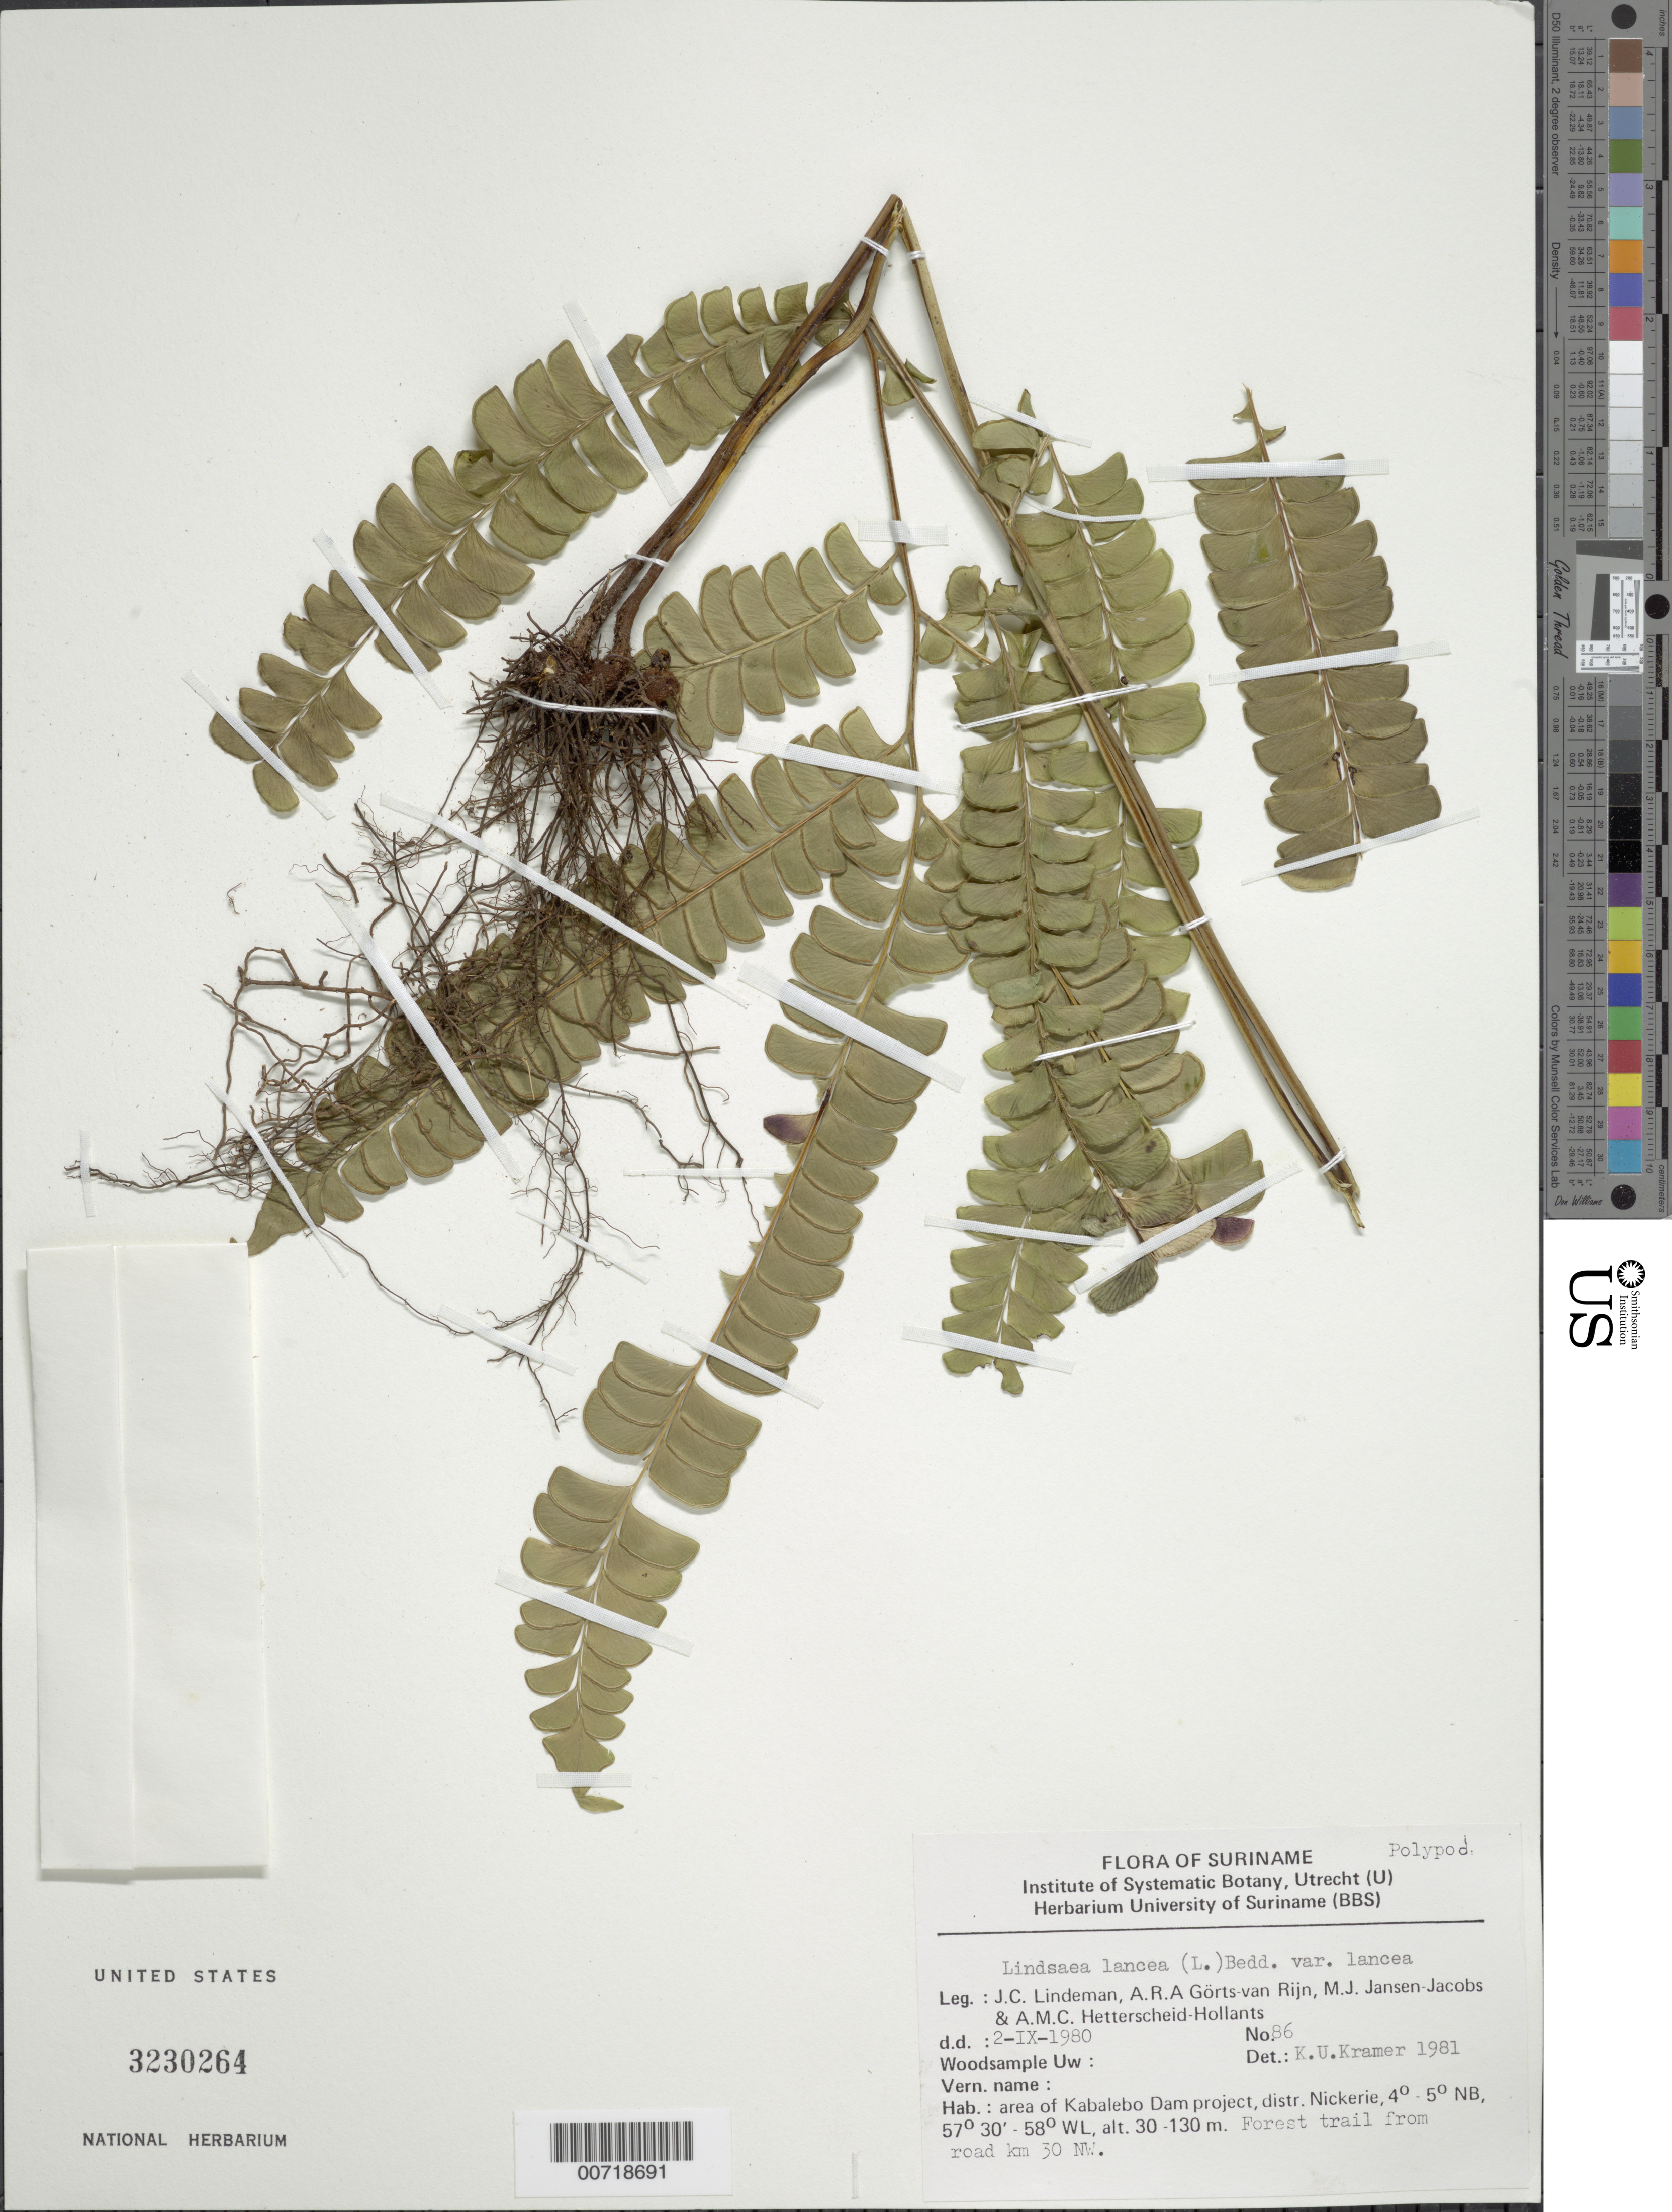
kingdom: Plantae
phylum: Tracheophyta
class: Polypodiopsida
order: Polypodiales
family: Lindsaeaceae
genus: Lindsaea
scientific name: Lindsaea lancea var. lancea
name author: (L.) Bedd.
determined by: Kramer, K. U.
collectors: J. C. Lindeman, A. .R. A. Görts-van Rijn, M. J. Jansen-Jacobs & A. Hetterscheid-Hollants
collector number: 80 86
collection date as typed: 2-Sep-80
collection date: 1980-09-02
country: Suriname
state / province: Nickerie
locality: Kabalebo Dam project area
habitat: Forest trail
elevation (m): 30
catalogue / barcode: US 3230264